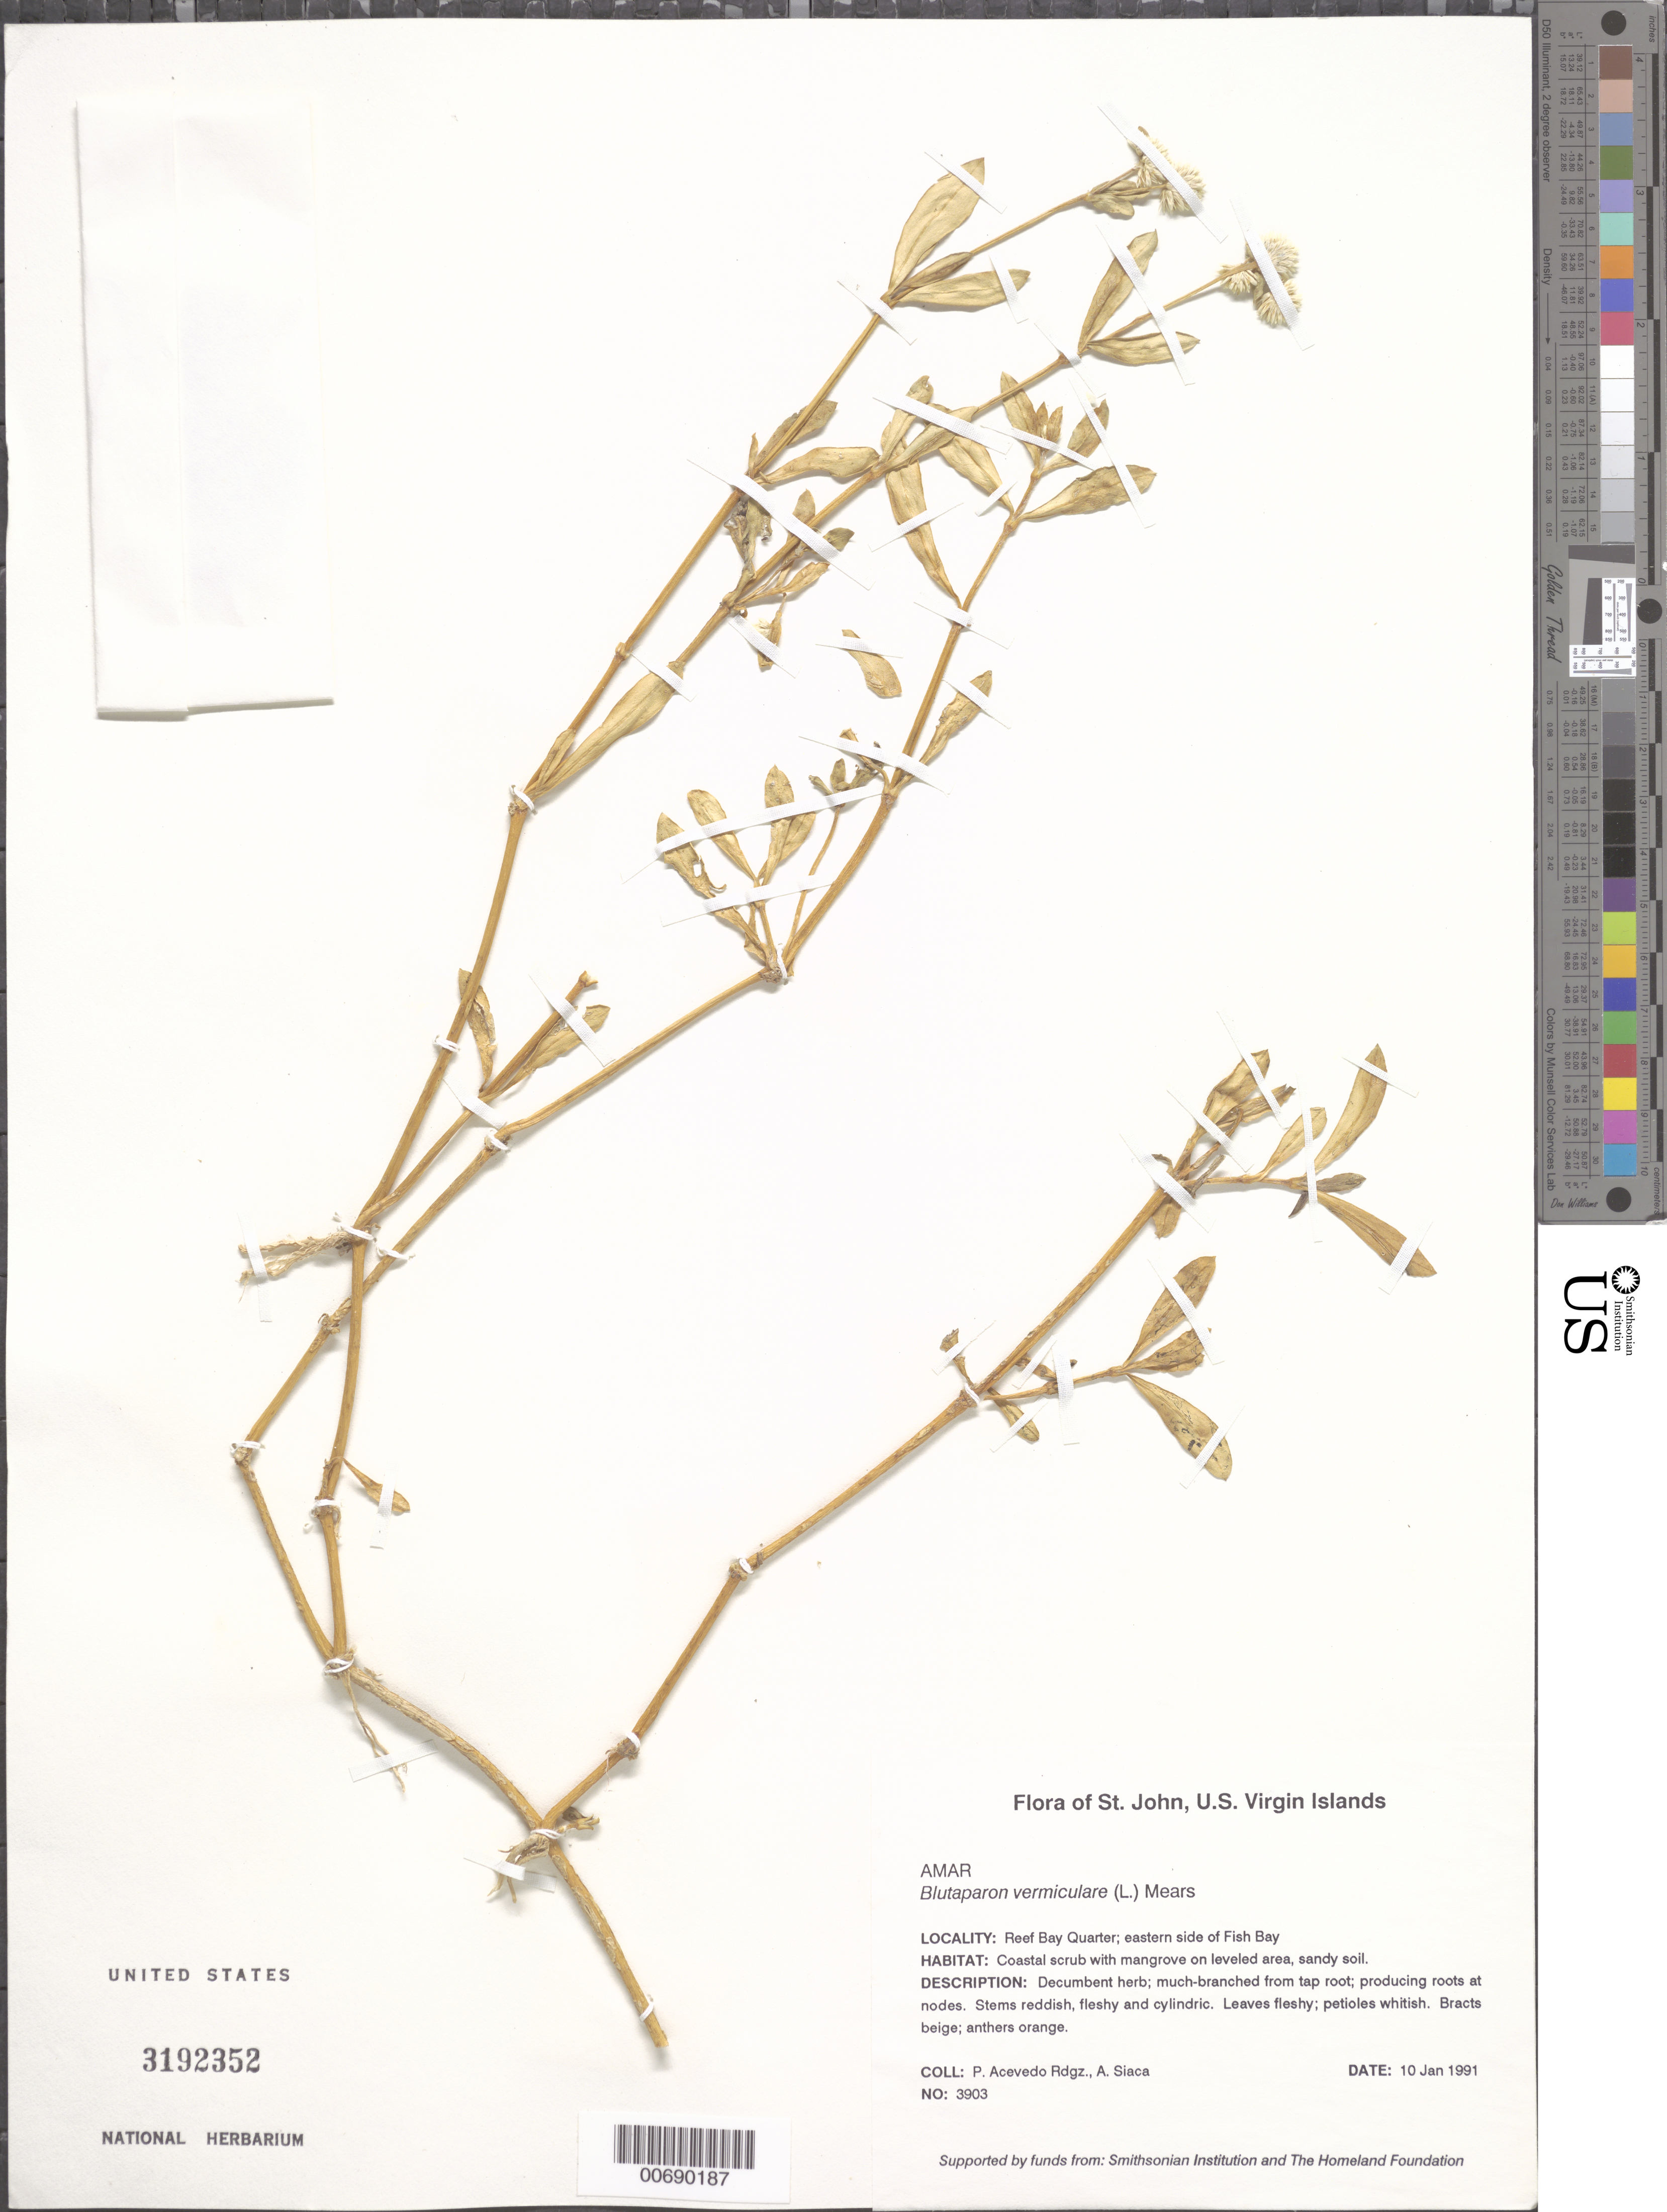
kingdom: Plantae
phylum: Tracheophyta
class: Magnoliopsida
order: Caryophyllales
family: Amaranthaceae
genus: Gomphrena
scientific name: Gomphrena vermicularis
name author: L.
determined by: Strong, Mark T., (BOT), Smithsonian Institution - National Museum of Natural History (UNITED STATES)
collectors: P. Acevedo-Rodr. & A. Siaca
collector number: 3903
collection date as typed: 10 Jan 1991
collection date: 1991-01-10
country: U.S. Virgin Islands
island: St. John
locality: Reef Bay Quarter; eastern side of Fish Bay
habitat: Coastal scrub with mangrove on leveled area, sandy soil.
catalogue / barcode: US 3192352